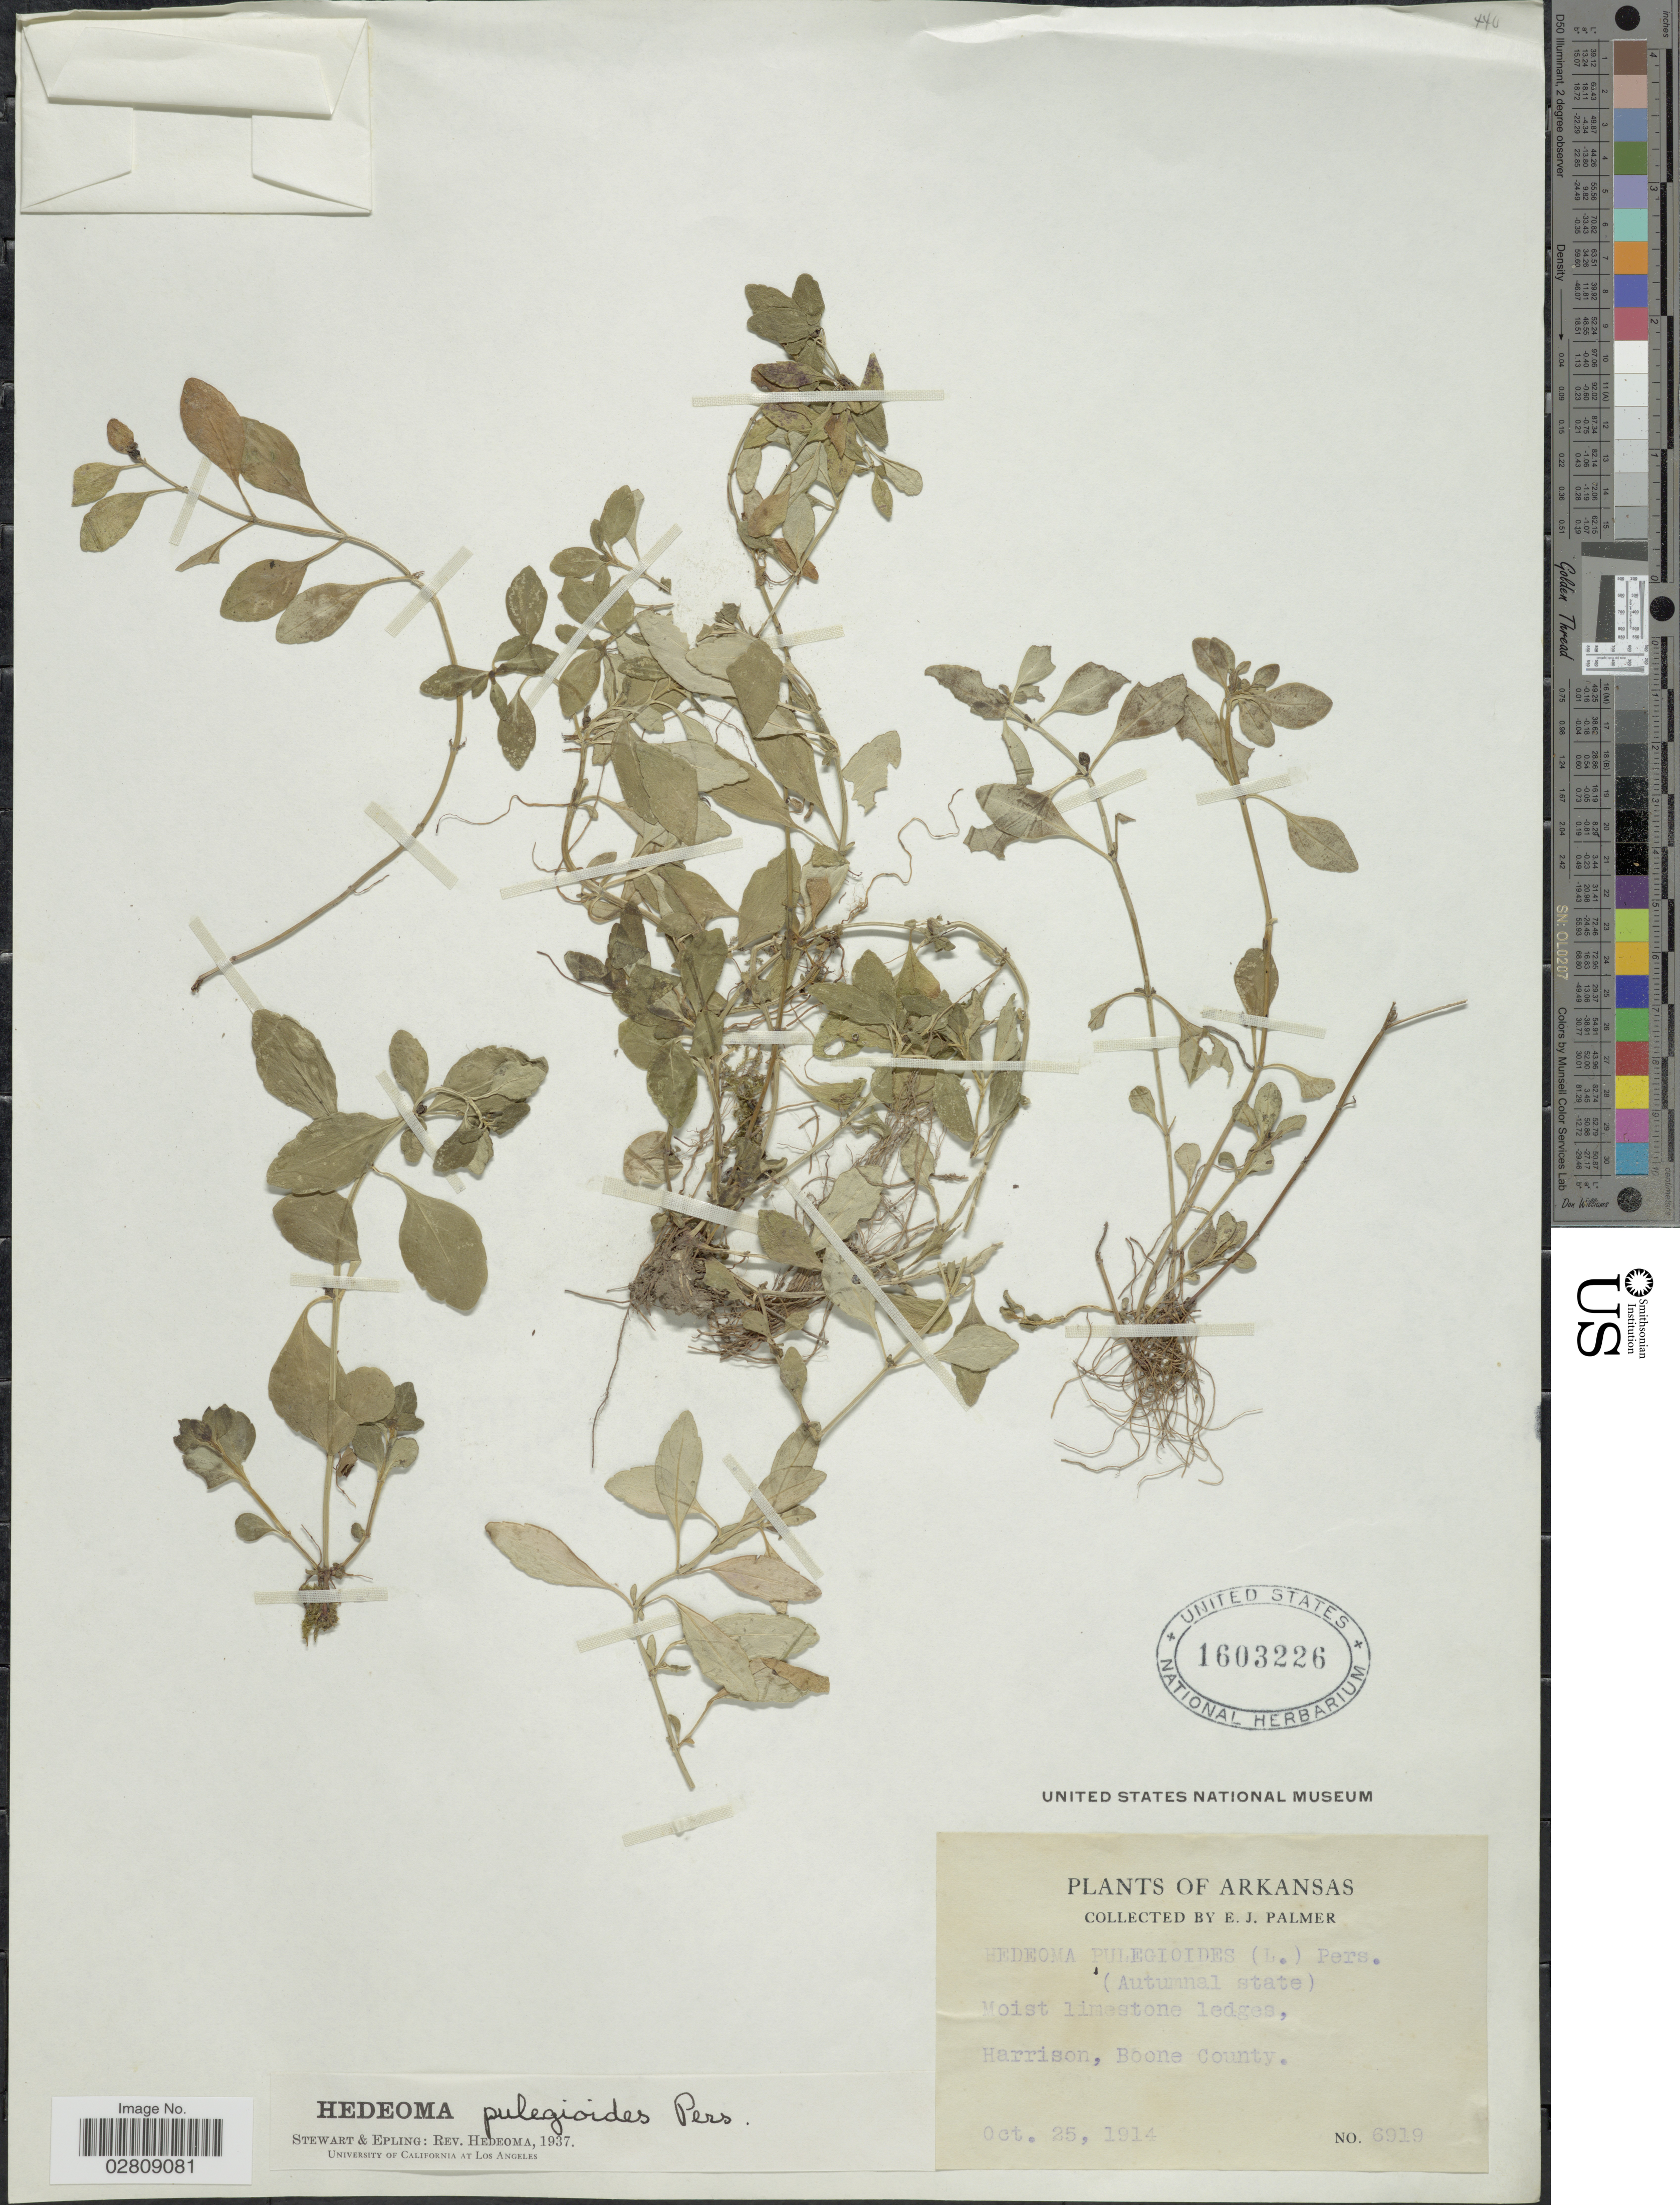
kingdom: Plantae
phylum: Tracheophyta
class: Magnoliopsida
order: Lamiales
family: Lamiaceae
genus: Hedeoma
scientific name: Hedeoma pulegioides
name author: (L.) Pers.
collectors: E. J. Palmer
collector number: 6919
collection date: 1914-10-25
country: United States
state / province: Arkansas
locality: Harrison, Boone County.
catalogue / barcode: US 1603226